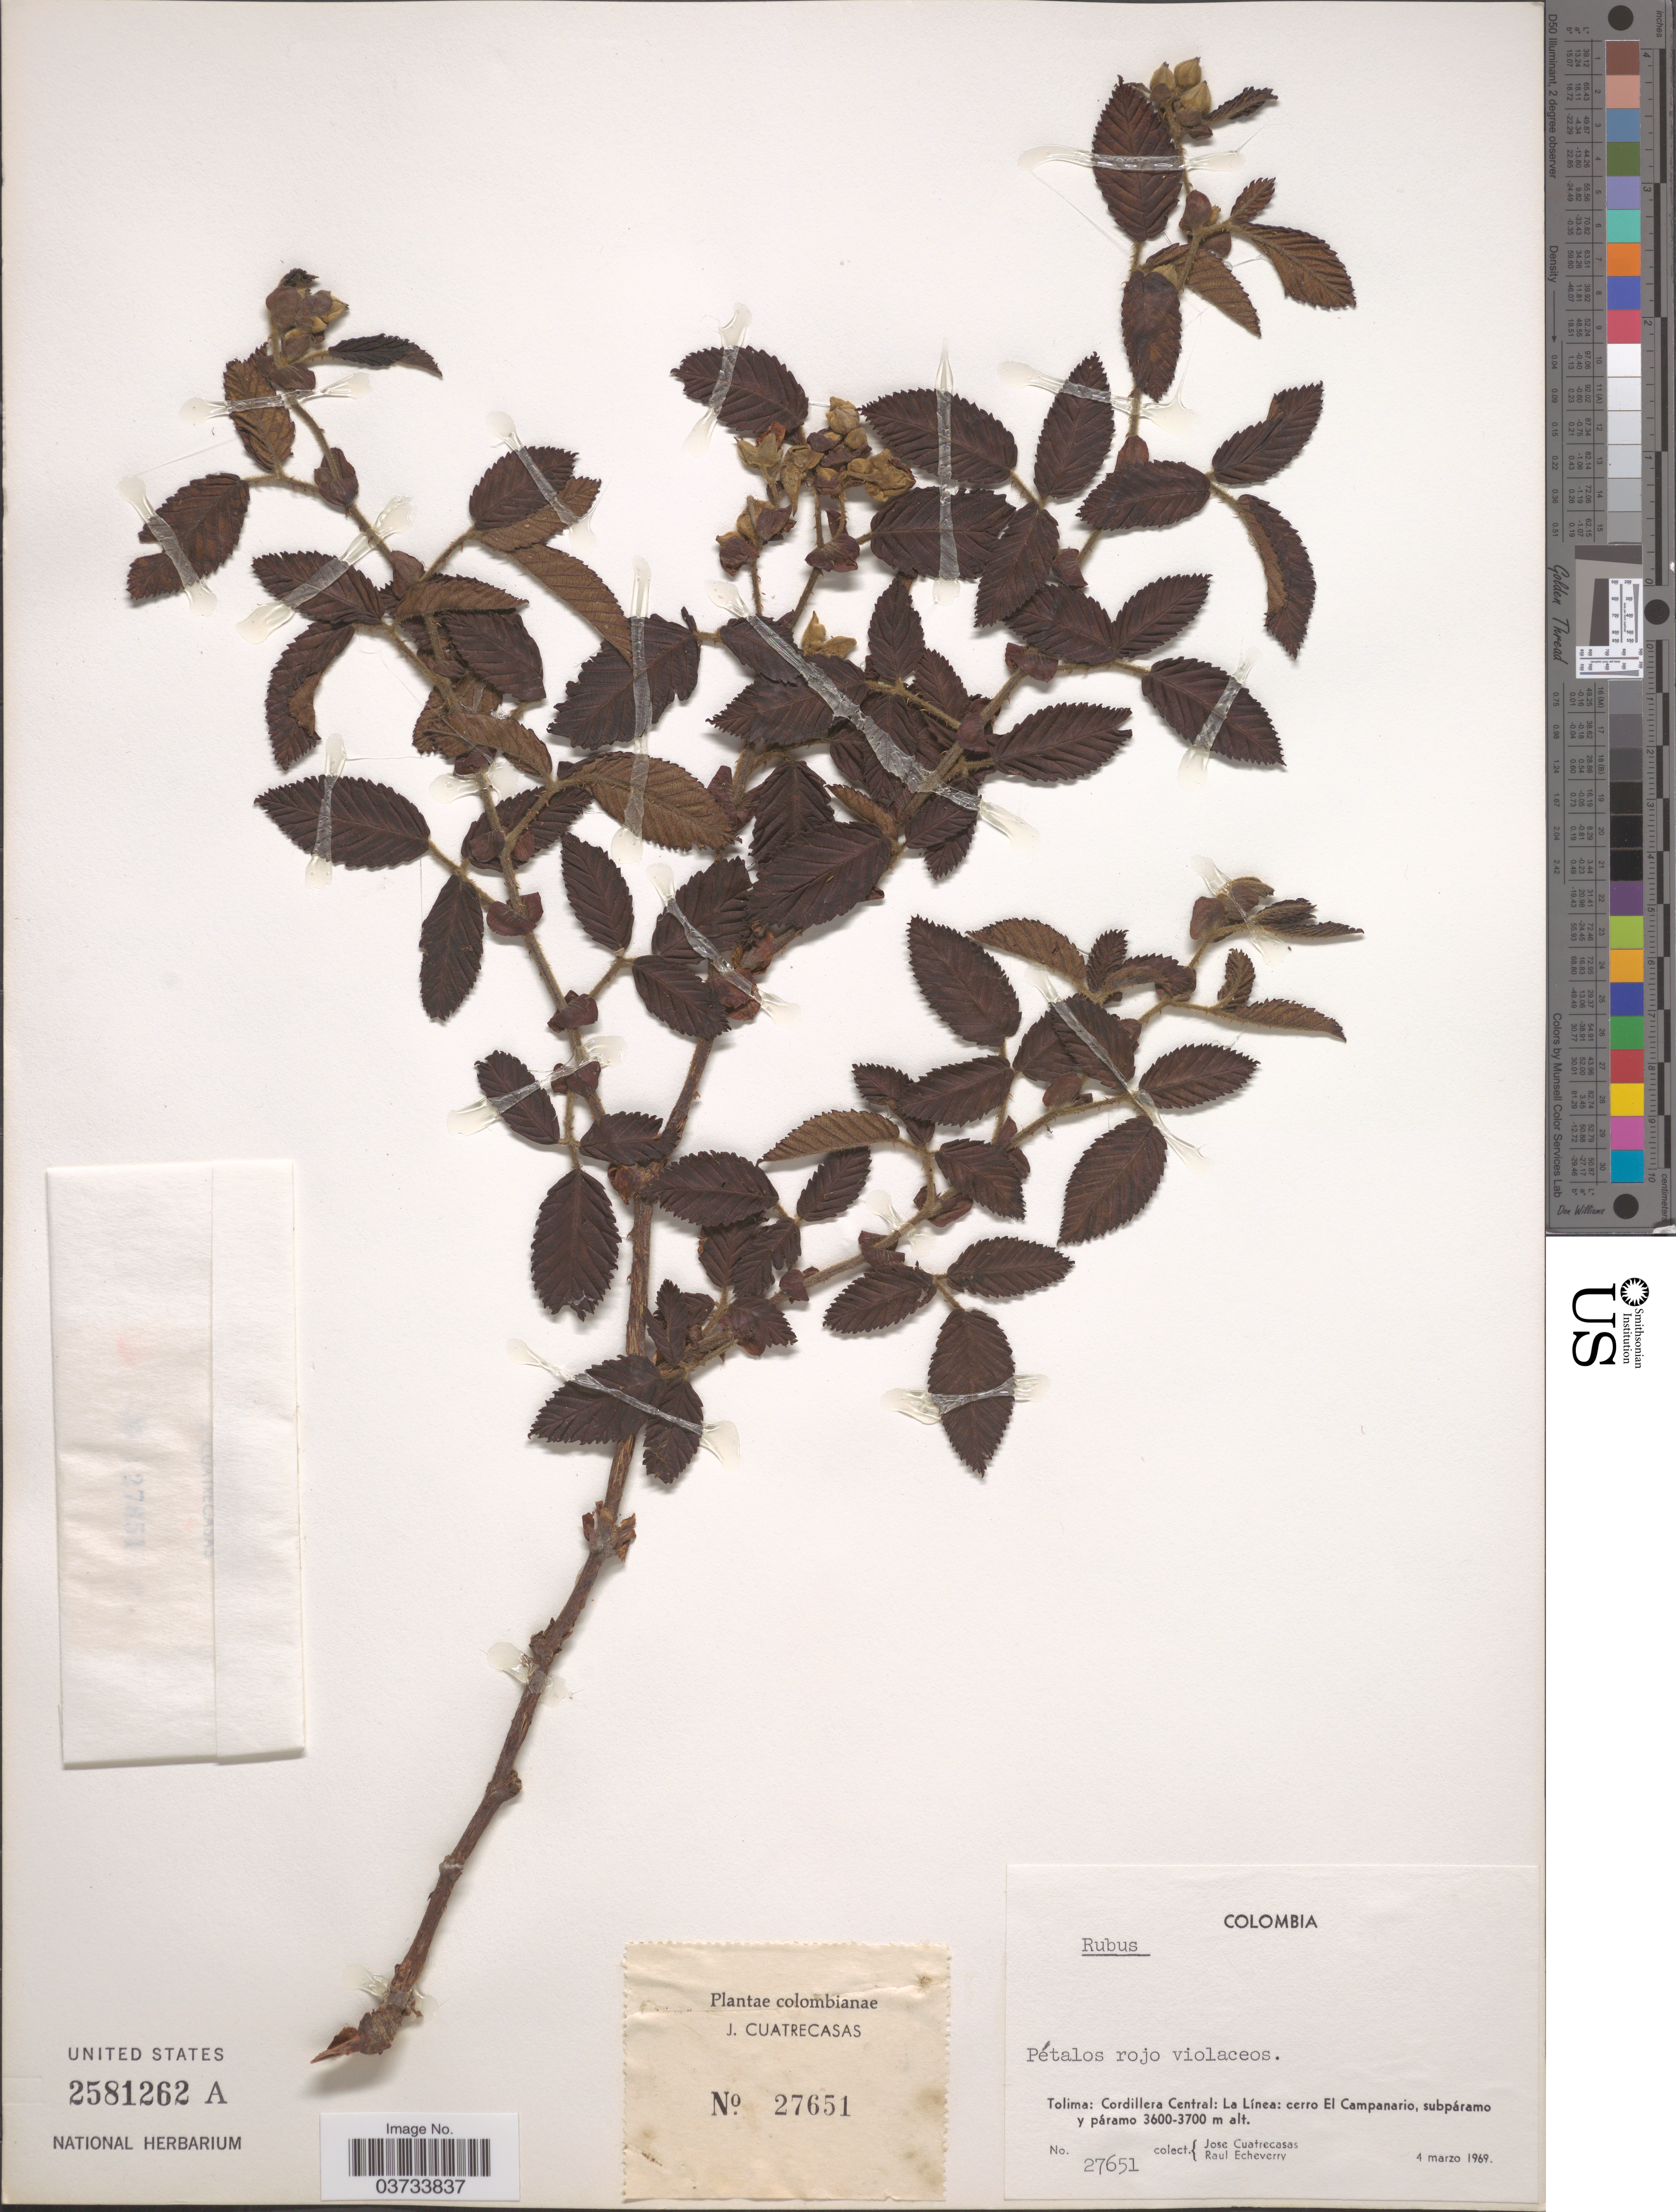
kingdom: Plantae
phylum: Tracheophyta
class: Magnoliopsida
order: Rosales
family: Rosaceae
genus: Rubus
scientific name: Rubus sp.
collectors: J. Cuatrecasas & R. Echeverry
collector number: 27651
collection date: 1969-03-04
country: Colombia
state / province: Tolima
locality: Cordillera Central: La Línea: cerro El Campanario, subpáramo y páramo.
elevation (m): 3600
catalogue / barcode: US 2581262A